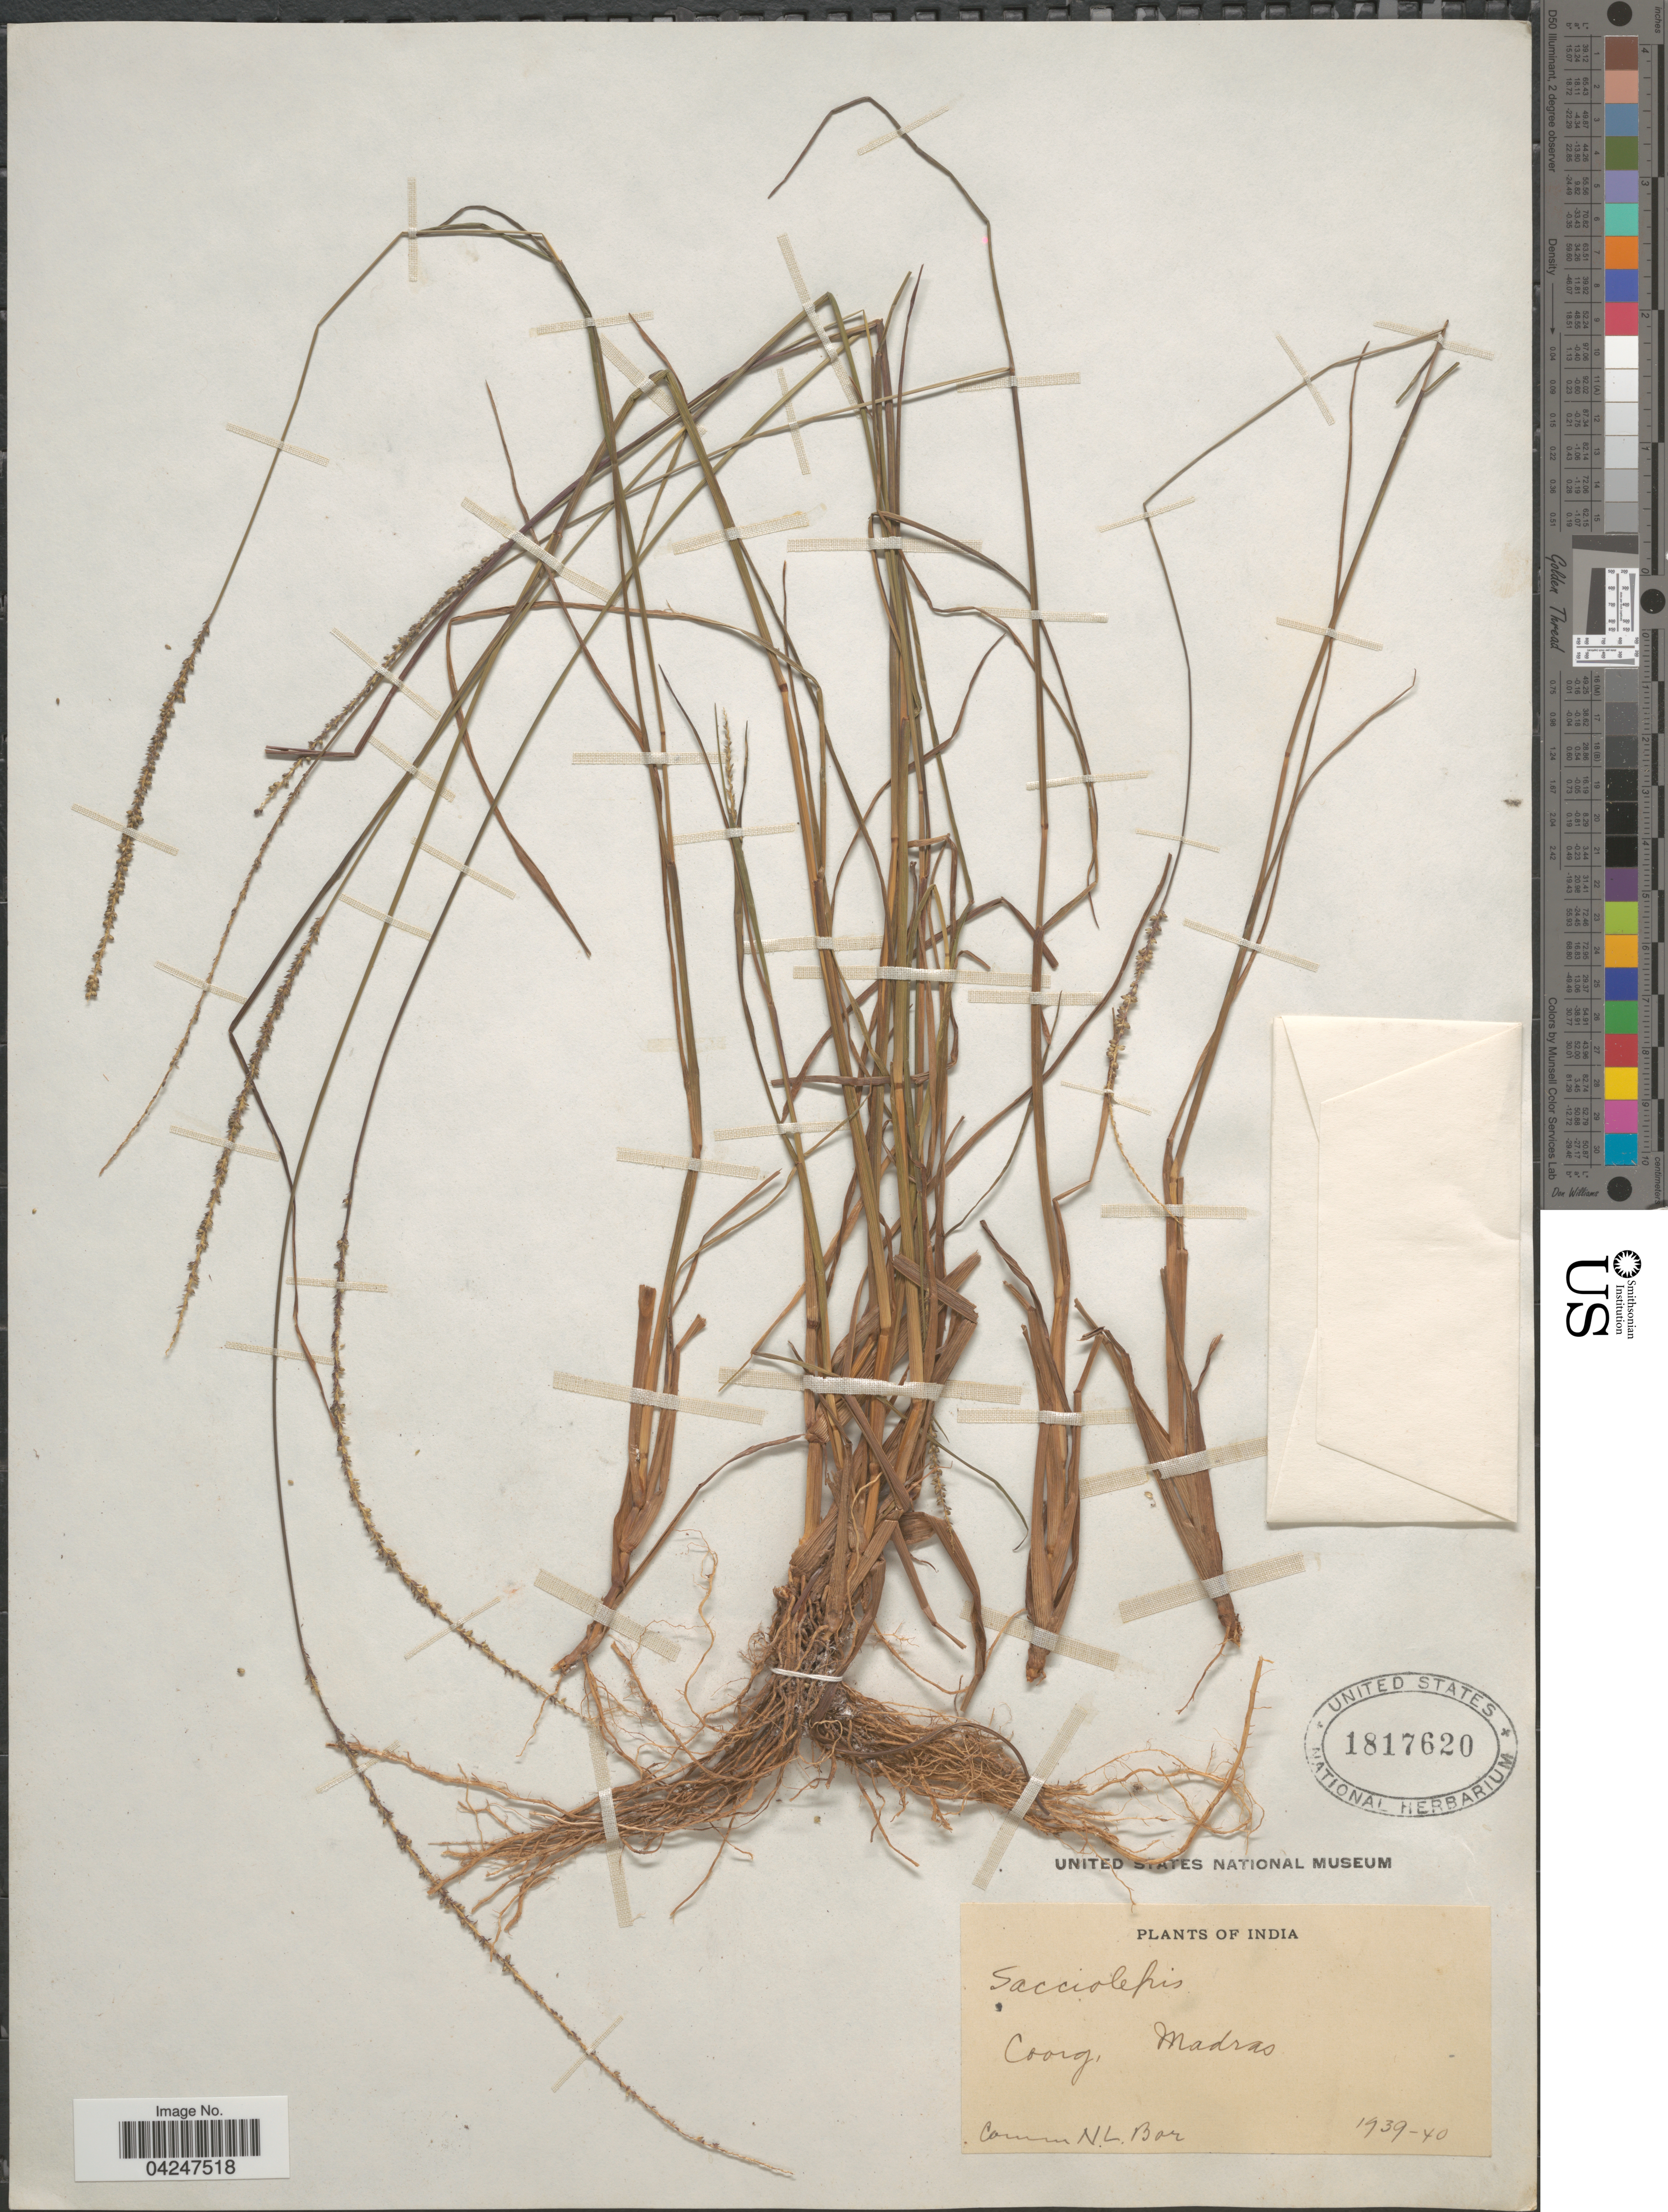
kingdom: Plantae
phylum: Tracheophyta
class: Liliopsida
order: Poales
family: Poaceae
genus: Sacciolepis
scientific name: Sacciolepis sp.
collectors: N. L. Bor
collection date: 1939/1940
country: India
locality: Coorg, Madras.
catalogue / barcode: US 1817620